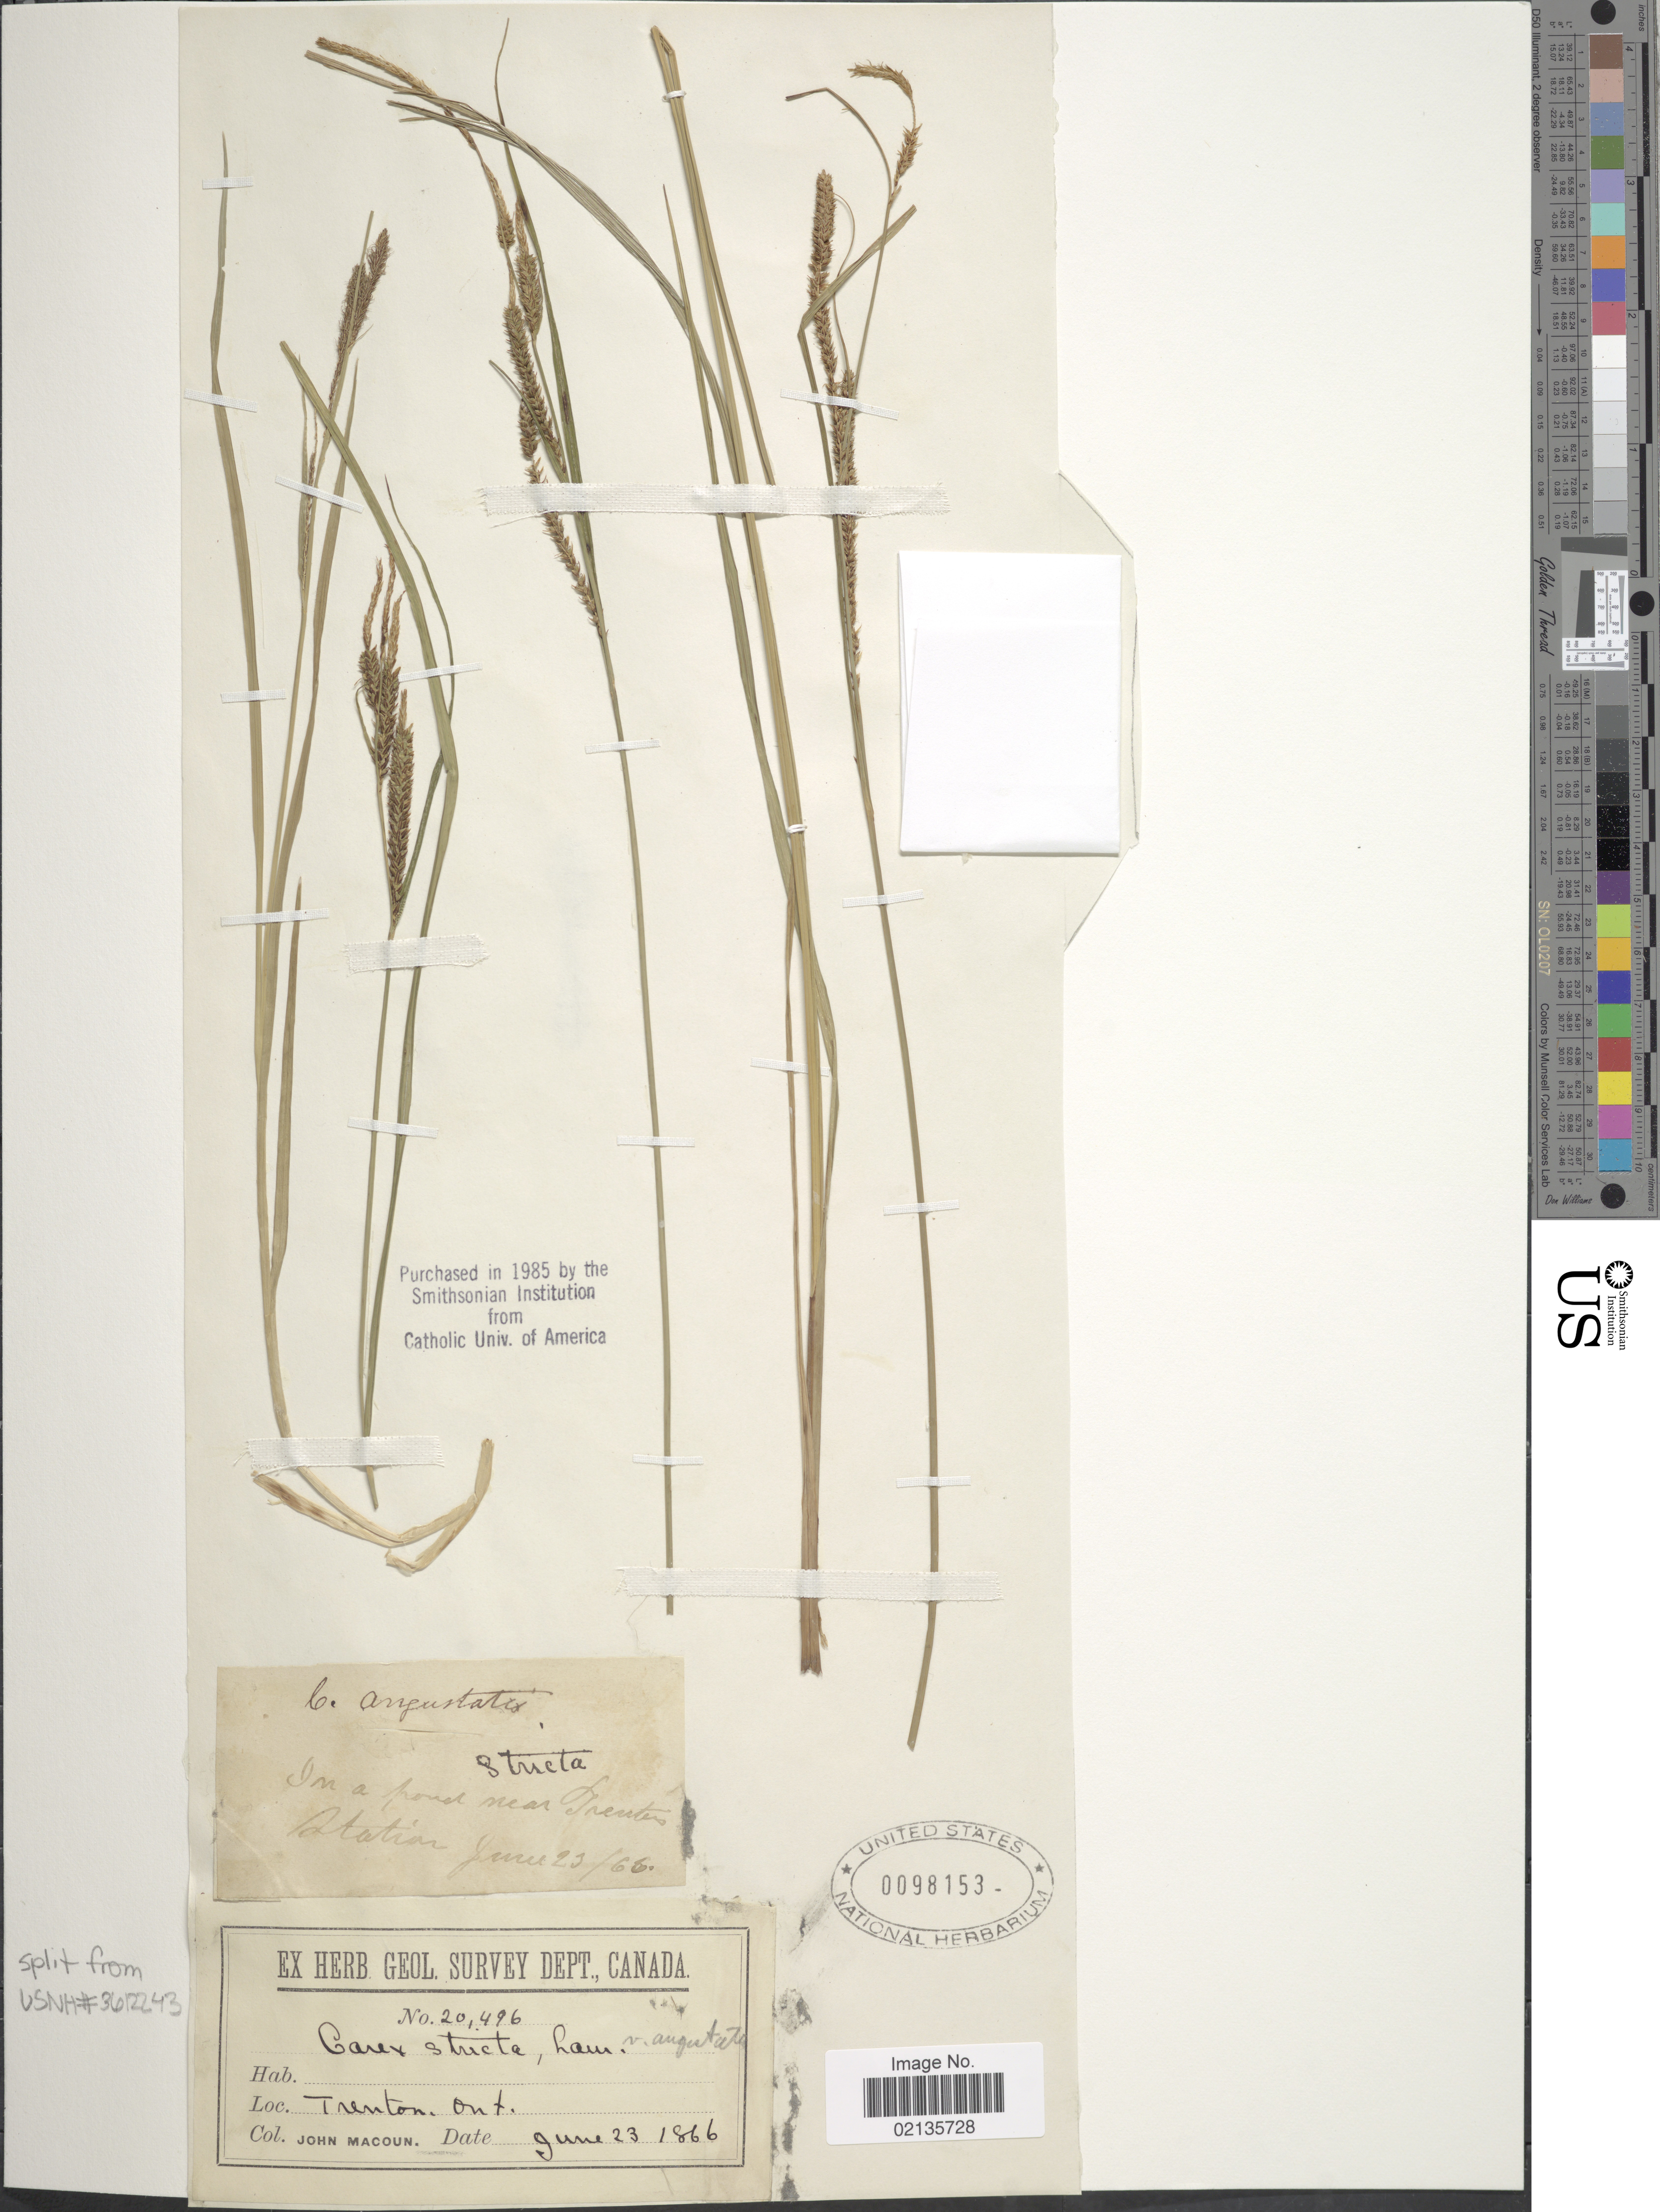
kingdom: Plantae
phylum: Tracheophyta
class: Liliopsida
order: Poales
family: Cyperaceae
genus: Carex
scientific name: Carex stricta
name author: Lam.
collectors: J. Macoun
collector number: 20496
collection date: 1866-06-23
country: Canada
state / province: Ontario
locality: Trenton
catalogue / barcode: US 98153